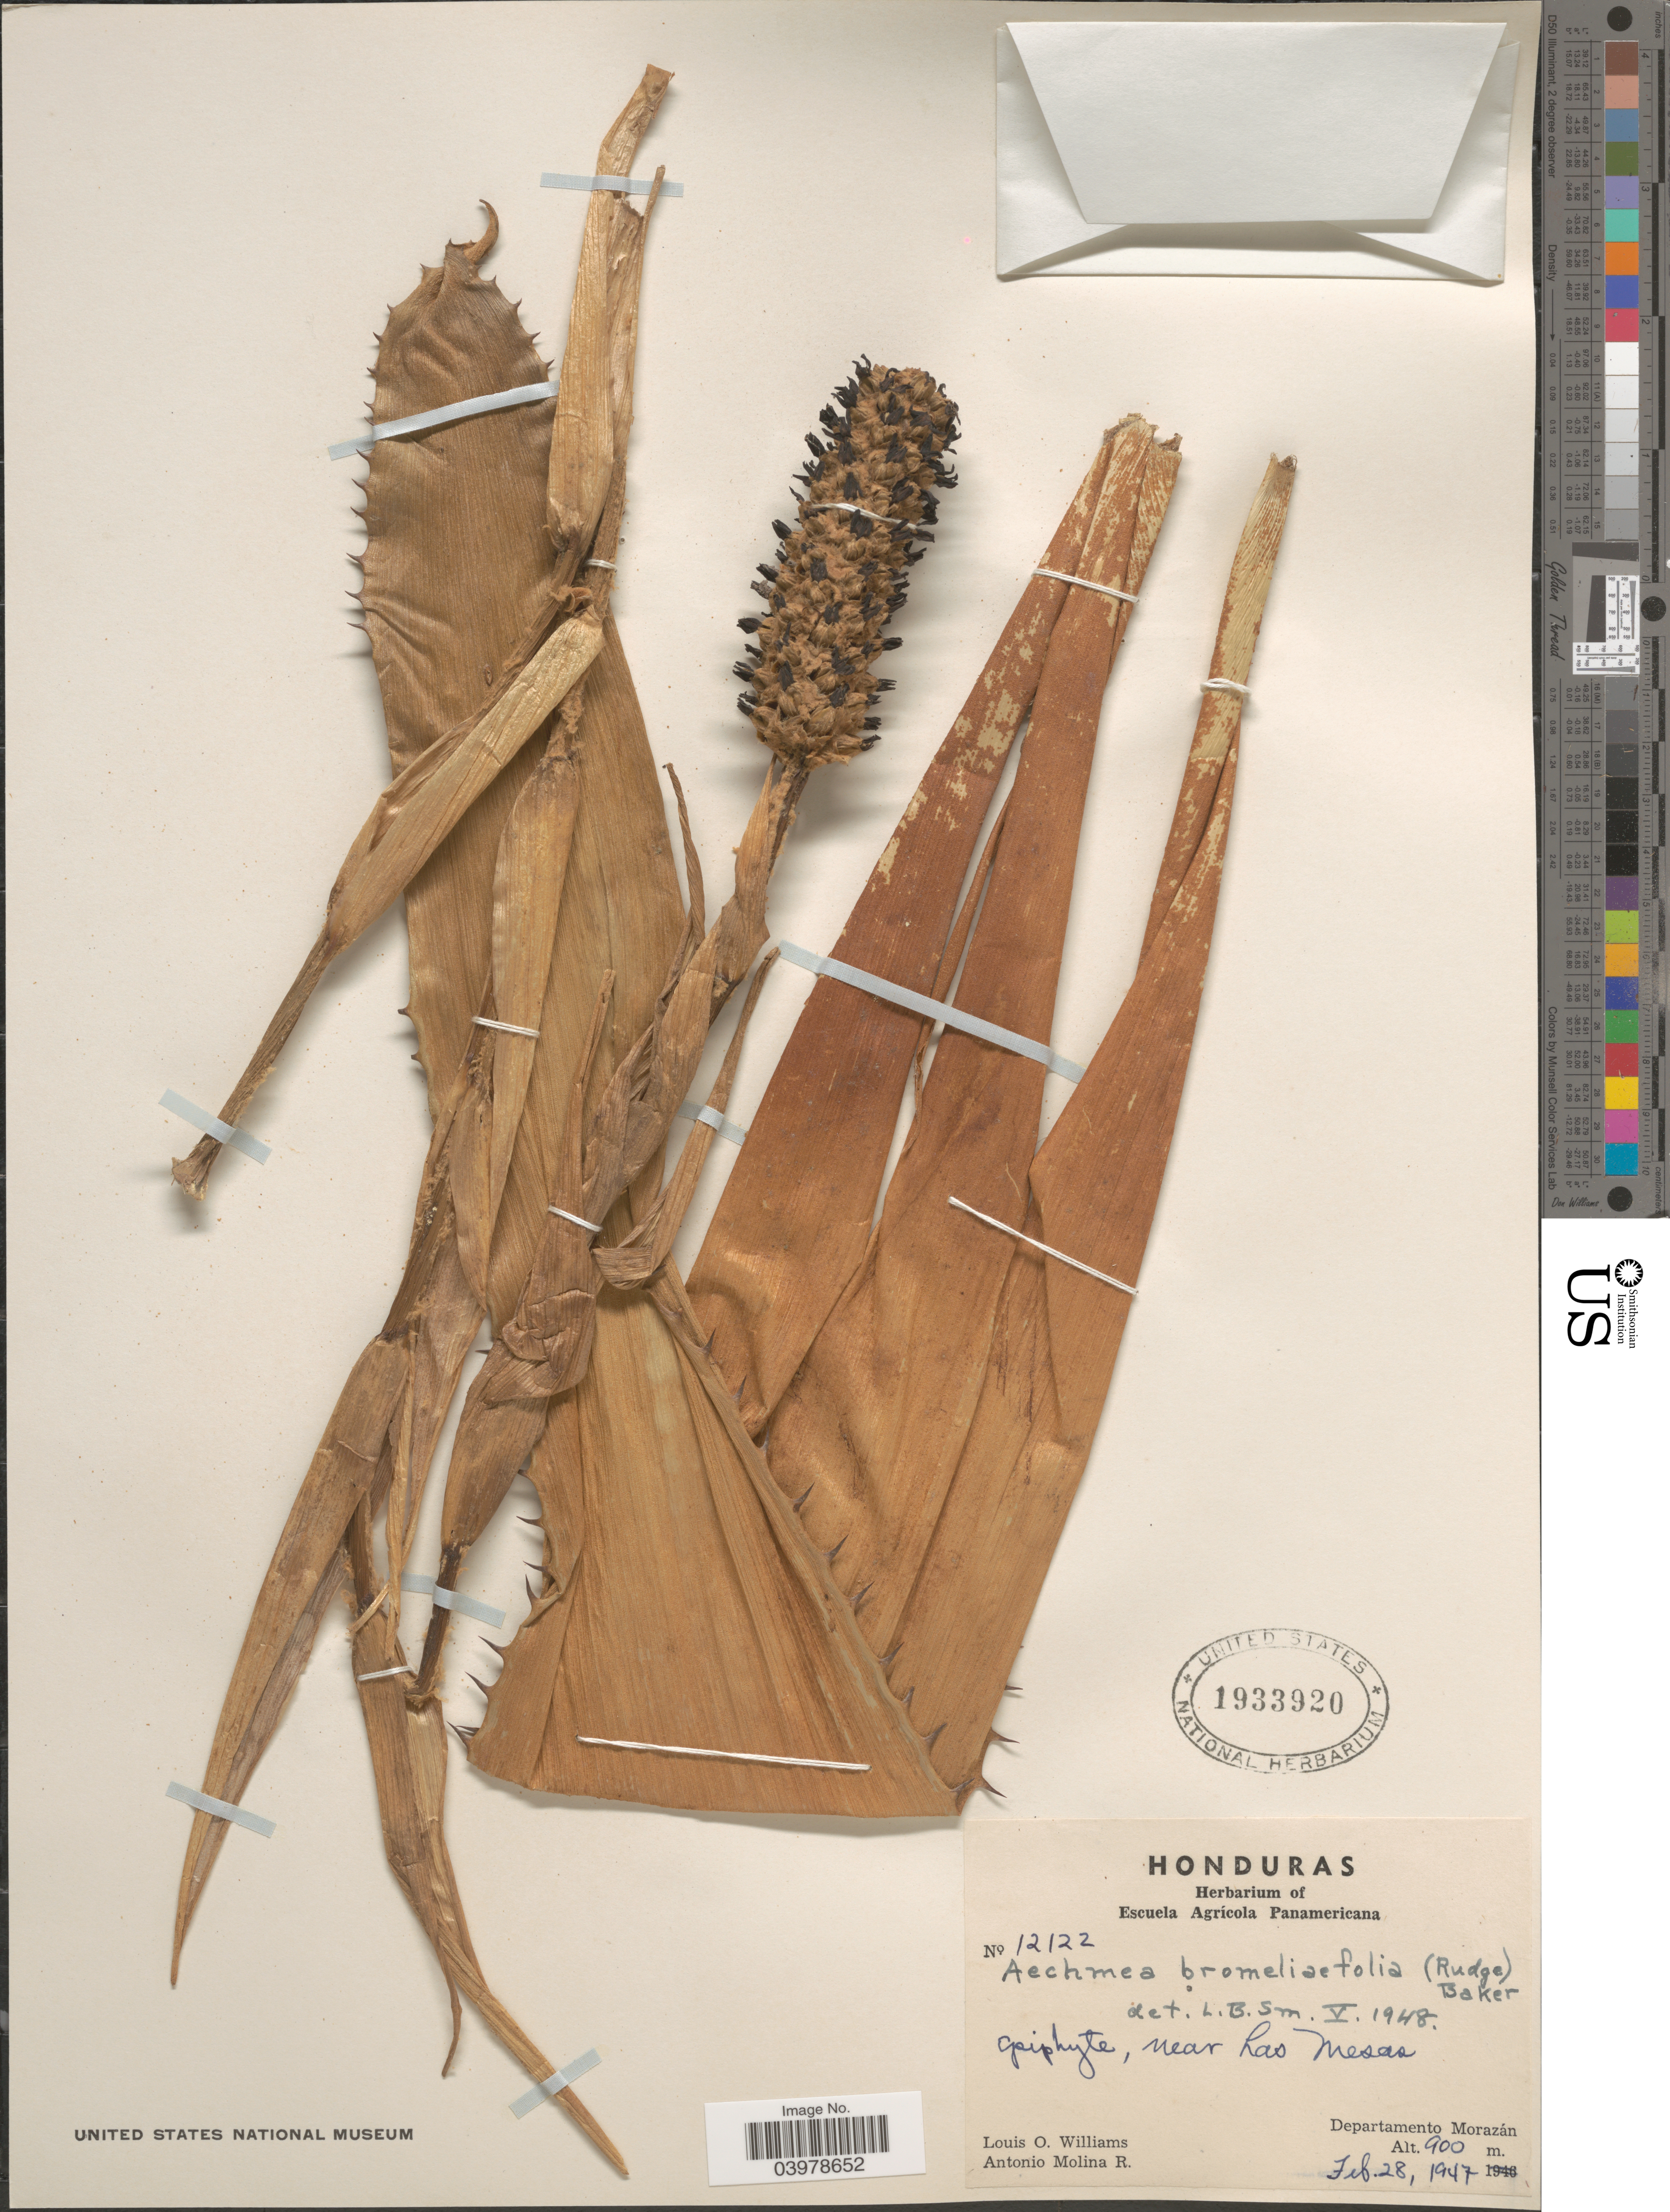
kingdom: Plantae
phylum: Tracheophyta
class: Liliopsida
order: Poales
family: Bromeliaceae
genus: Aechmea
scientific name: Aechmea bromeliifolia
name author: (Rudge) Baker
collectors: L. O. Williams & A. Molina R.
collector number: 12122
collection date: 1947-02-28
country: Honduras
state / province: Fco. Morazán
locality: Near Las Mesas. Departamento Morazán.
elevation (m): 900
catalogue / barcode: US 1933920